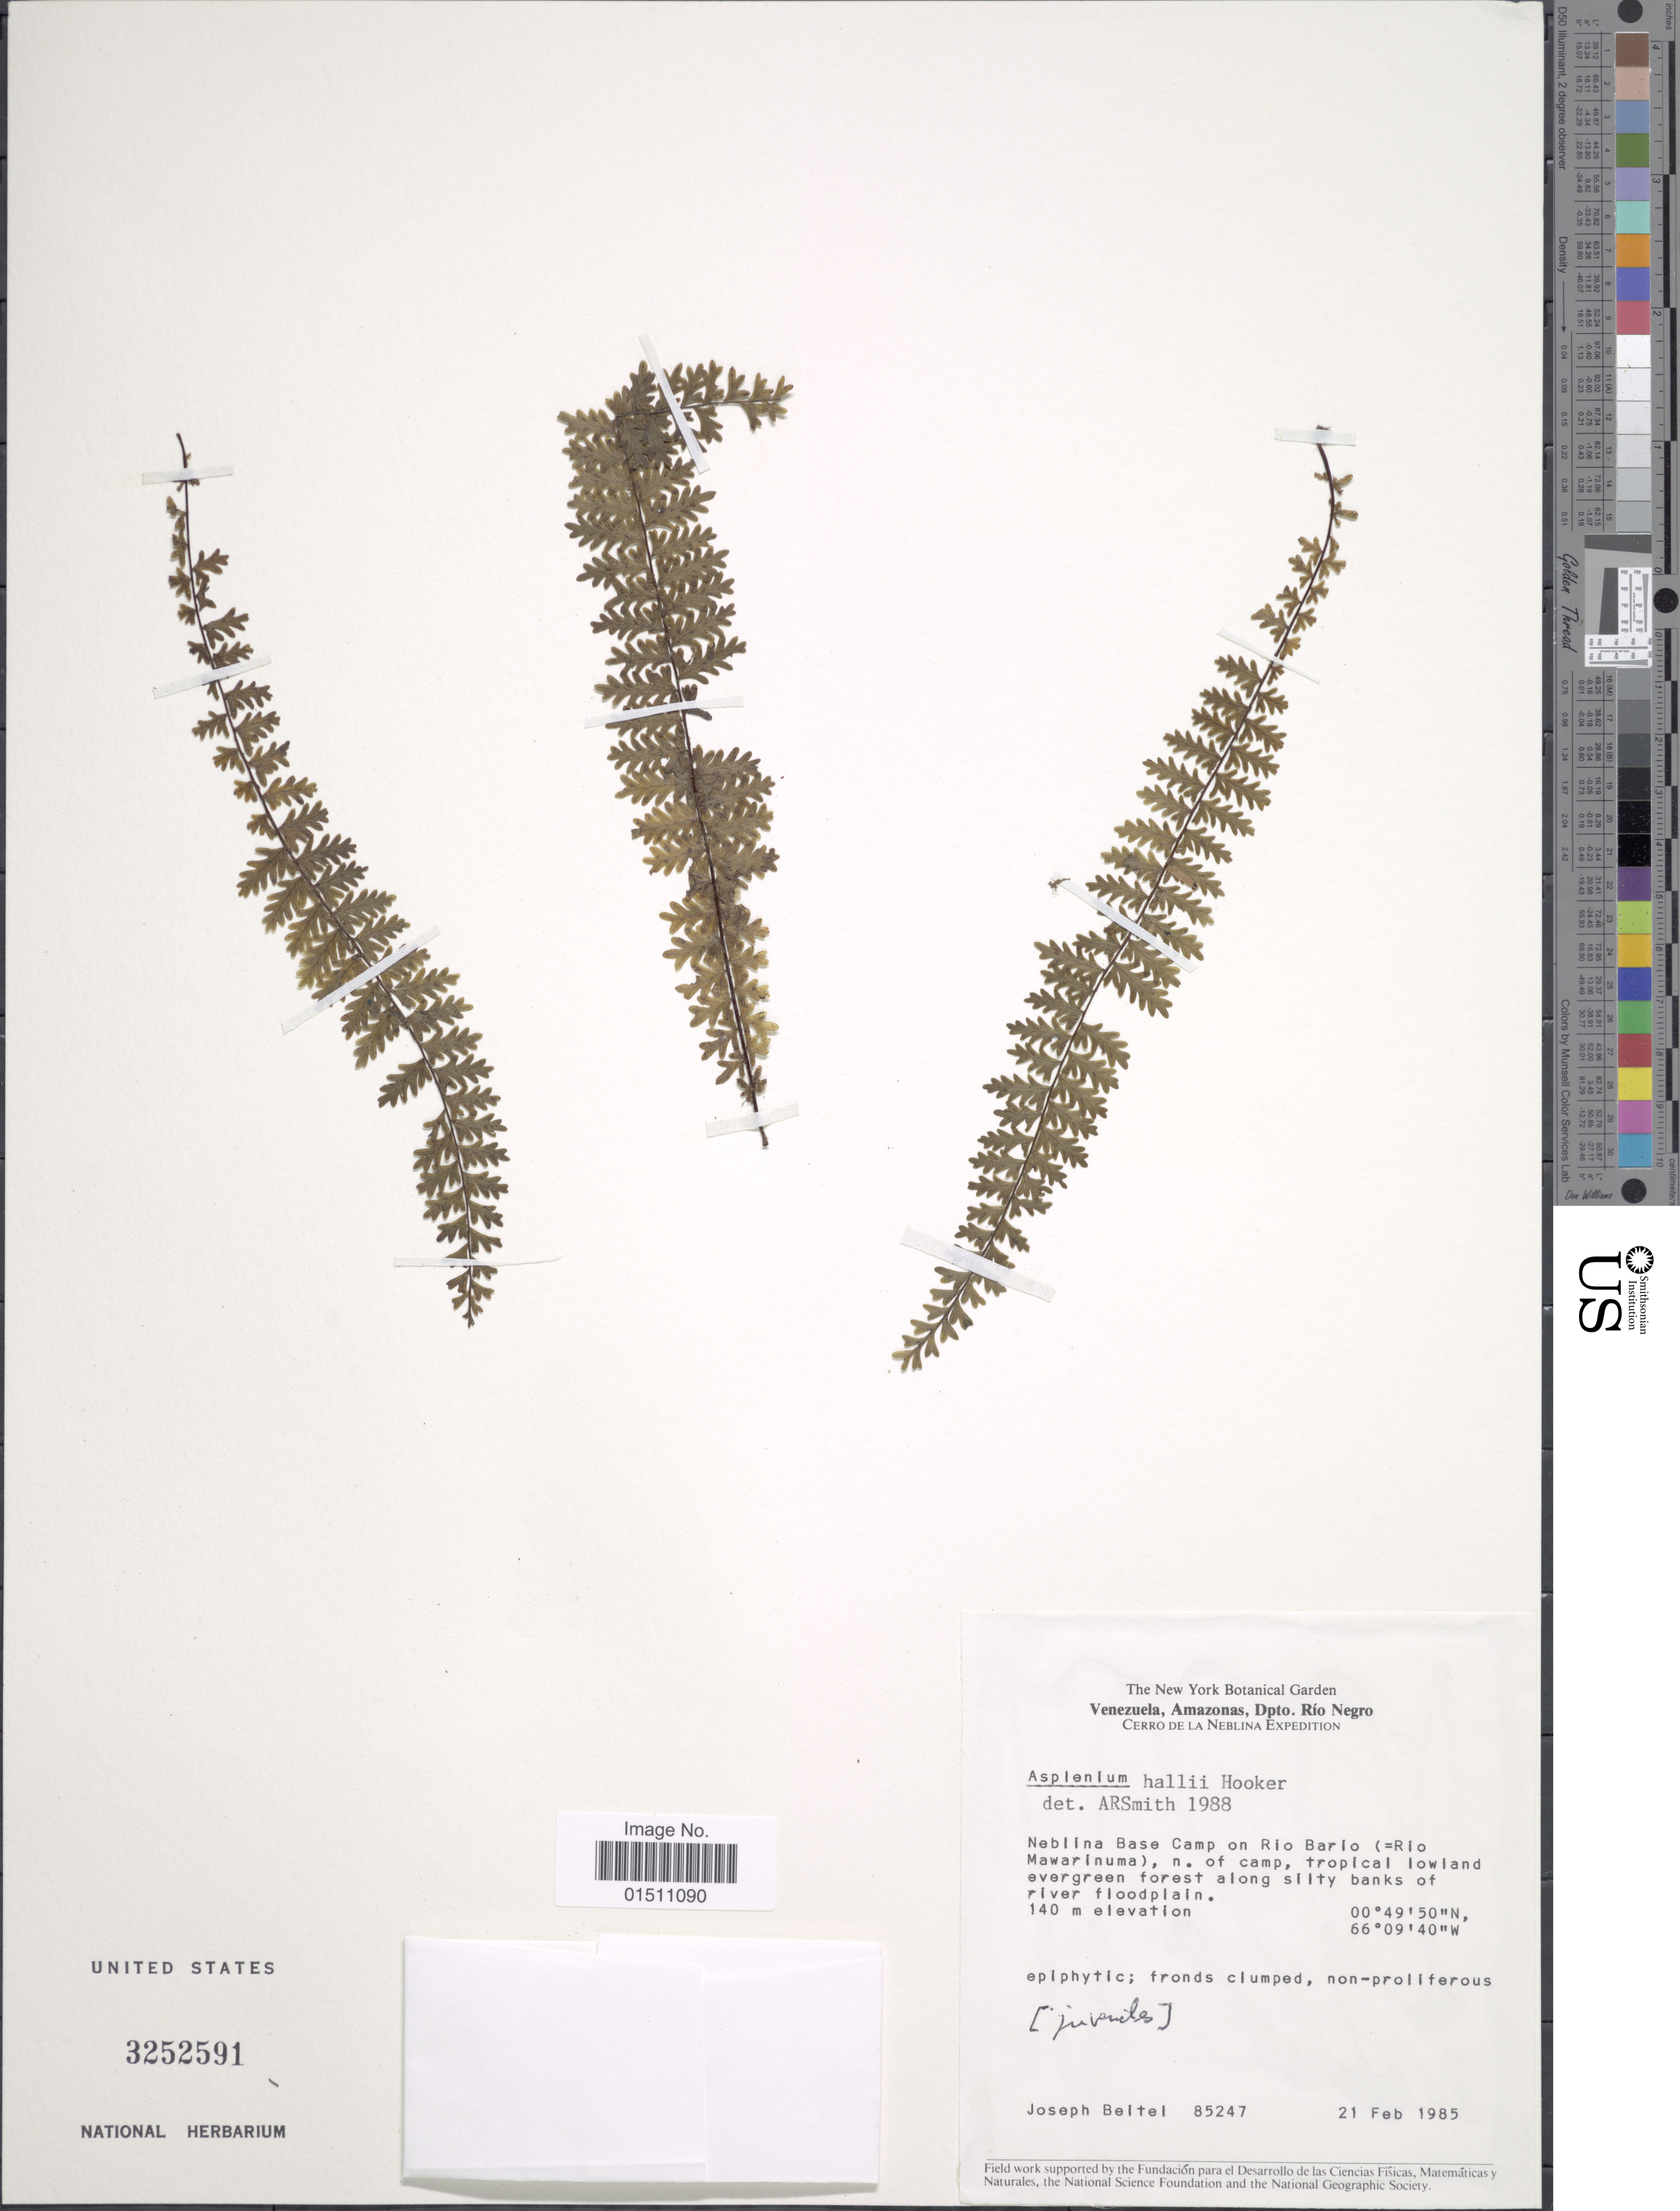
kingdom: Plantae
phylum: Tracheophyta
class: Polypodiopsida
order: Polypodiales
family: Aspleniaceae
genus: Asplenium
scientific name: Asplenium hallii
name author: Hook.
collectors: J. M. Beitel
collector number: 85247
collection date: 1985-02-21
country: Venezuela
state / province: Amazonas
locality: Venezuela, Amazonas, Dpto. Río Negro, Neblina Base Camp on Rio Bario (=Rio Mawarinuma), n. of camp.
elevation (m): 140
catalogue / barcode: US 3252591